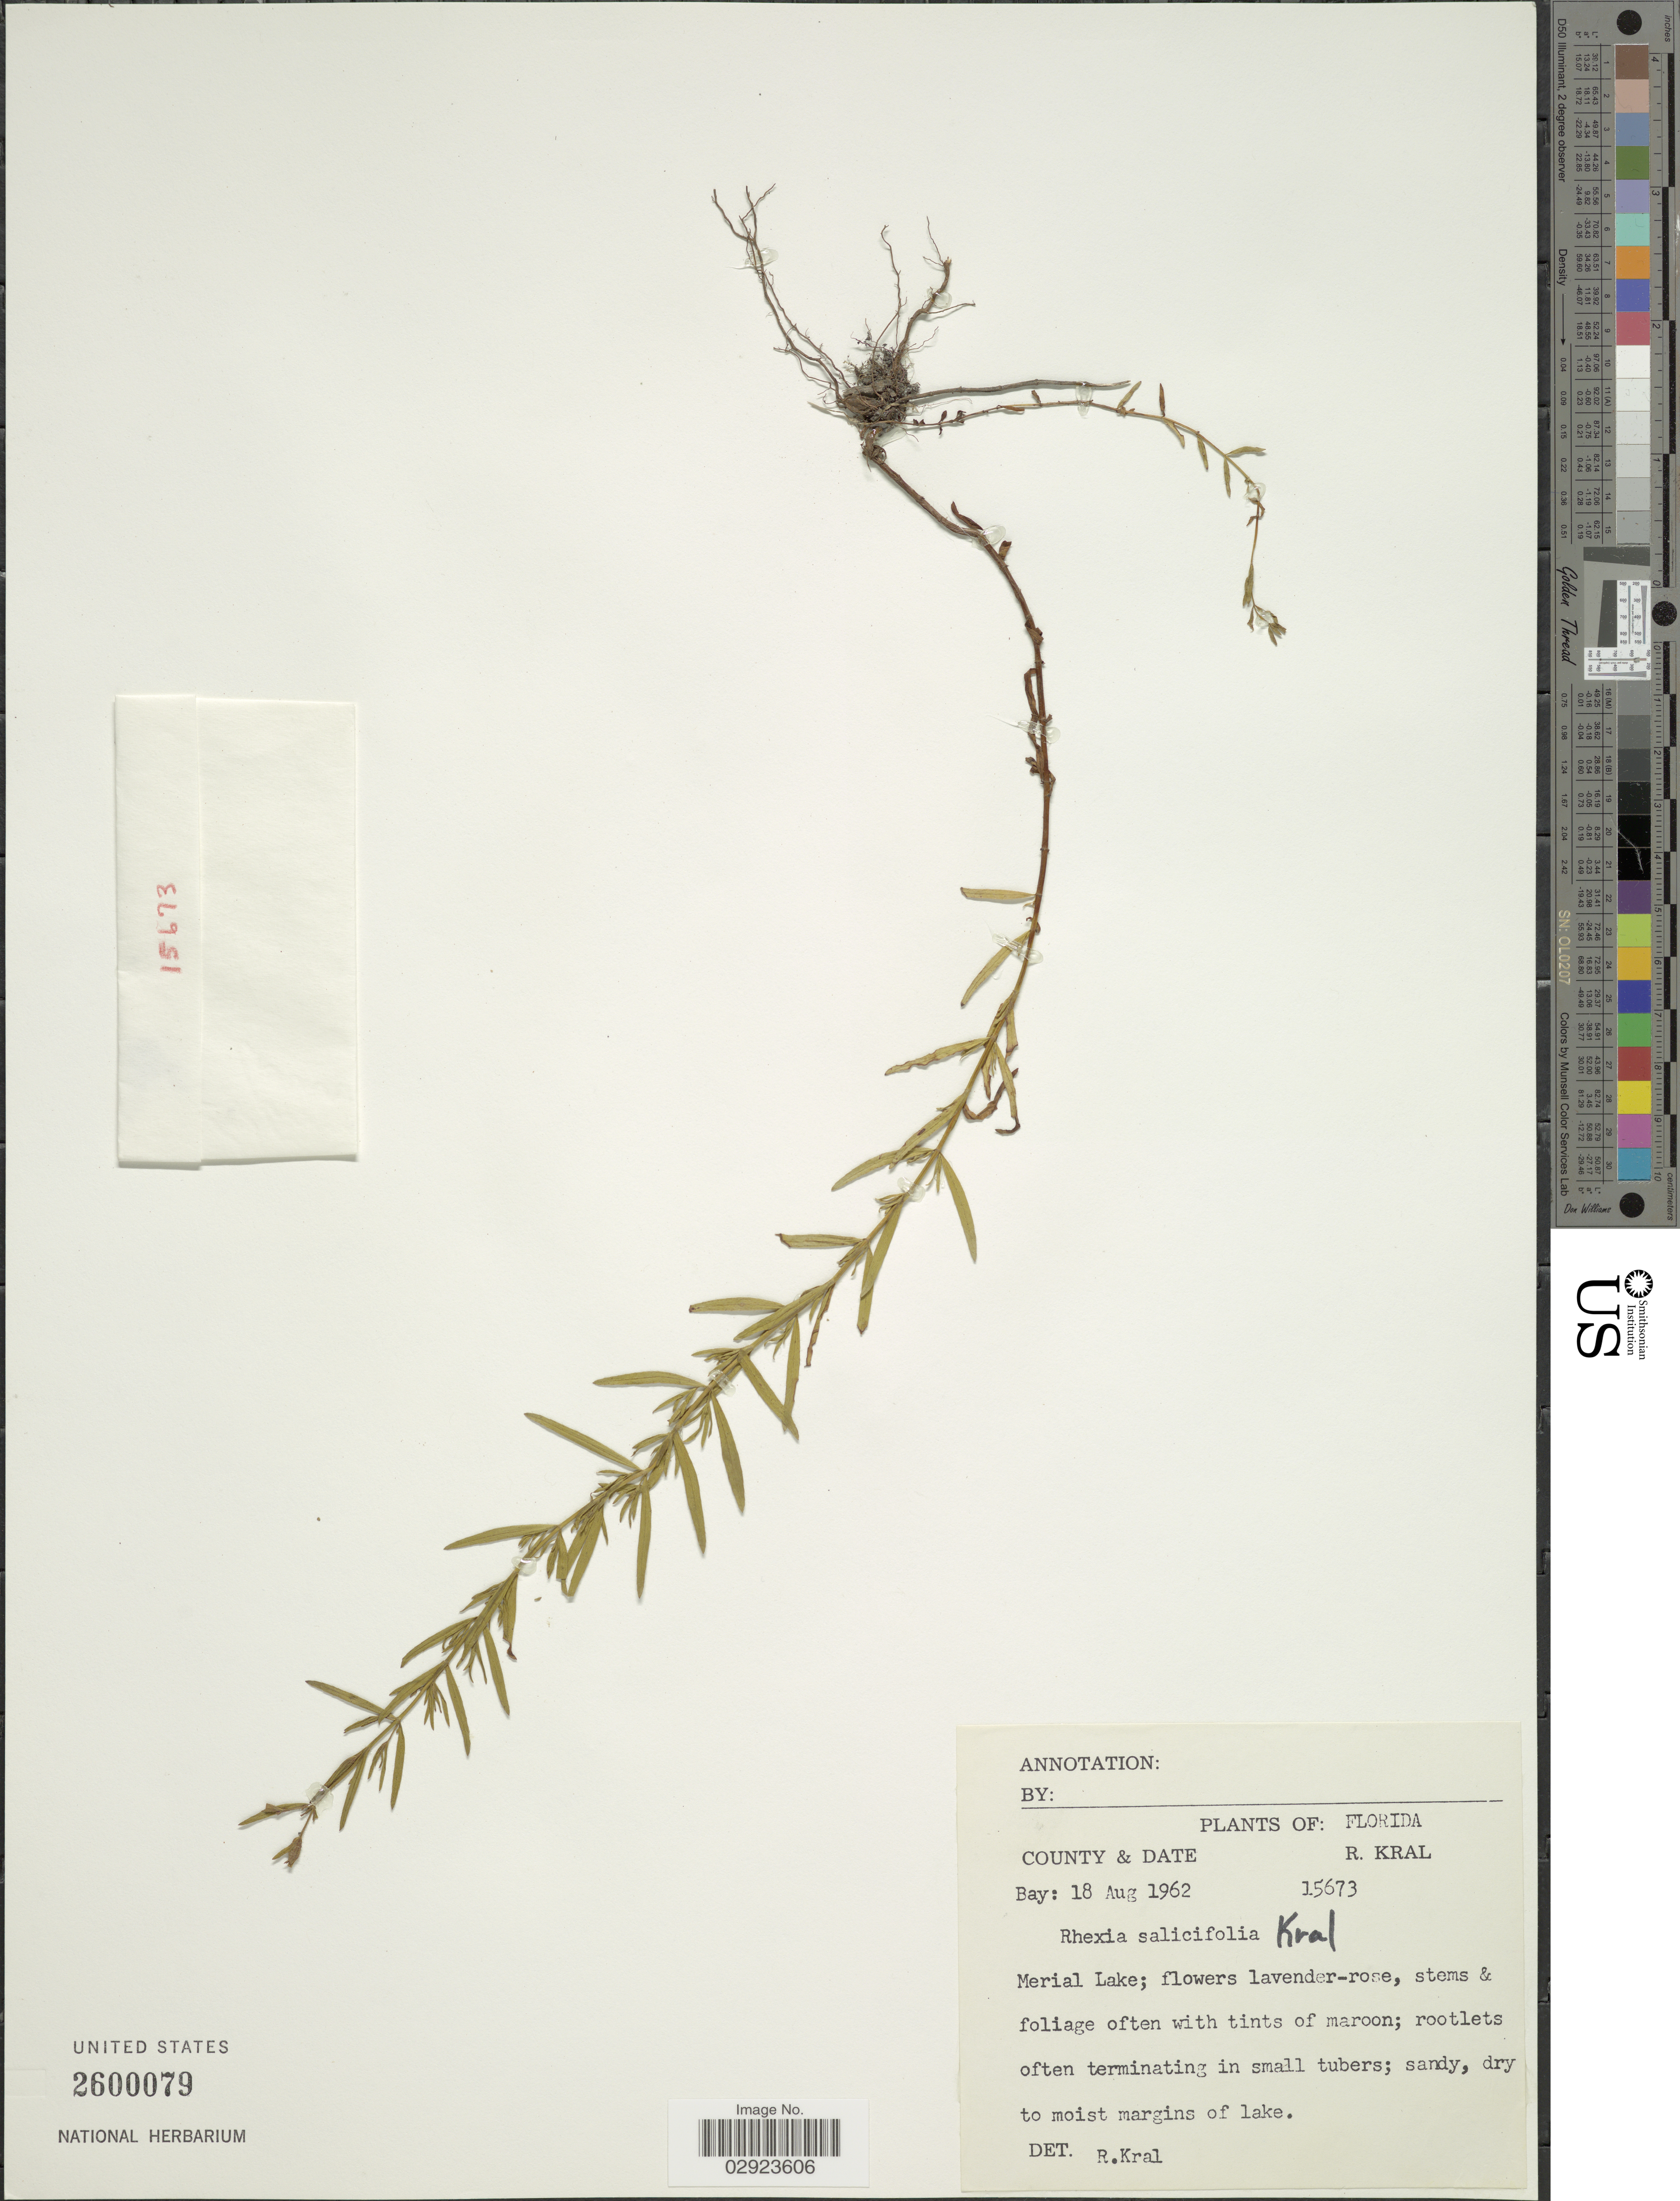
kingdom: Plantae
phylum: Tracheophyta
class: Magnoliopsida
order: Myrtales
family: Melastomataceae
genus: Rhexia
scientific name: Rhexia salicifolia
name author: Kral & Bostick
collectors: R. Kral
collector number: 15673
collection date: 1962-08-18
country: United States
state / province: Florida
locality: Bay. Merial Lake.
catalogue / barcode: US 2600079